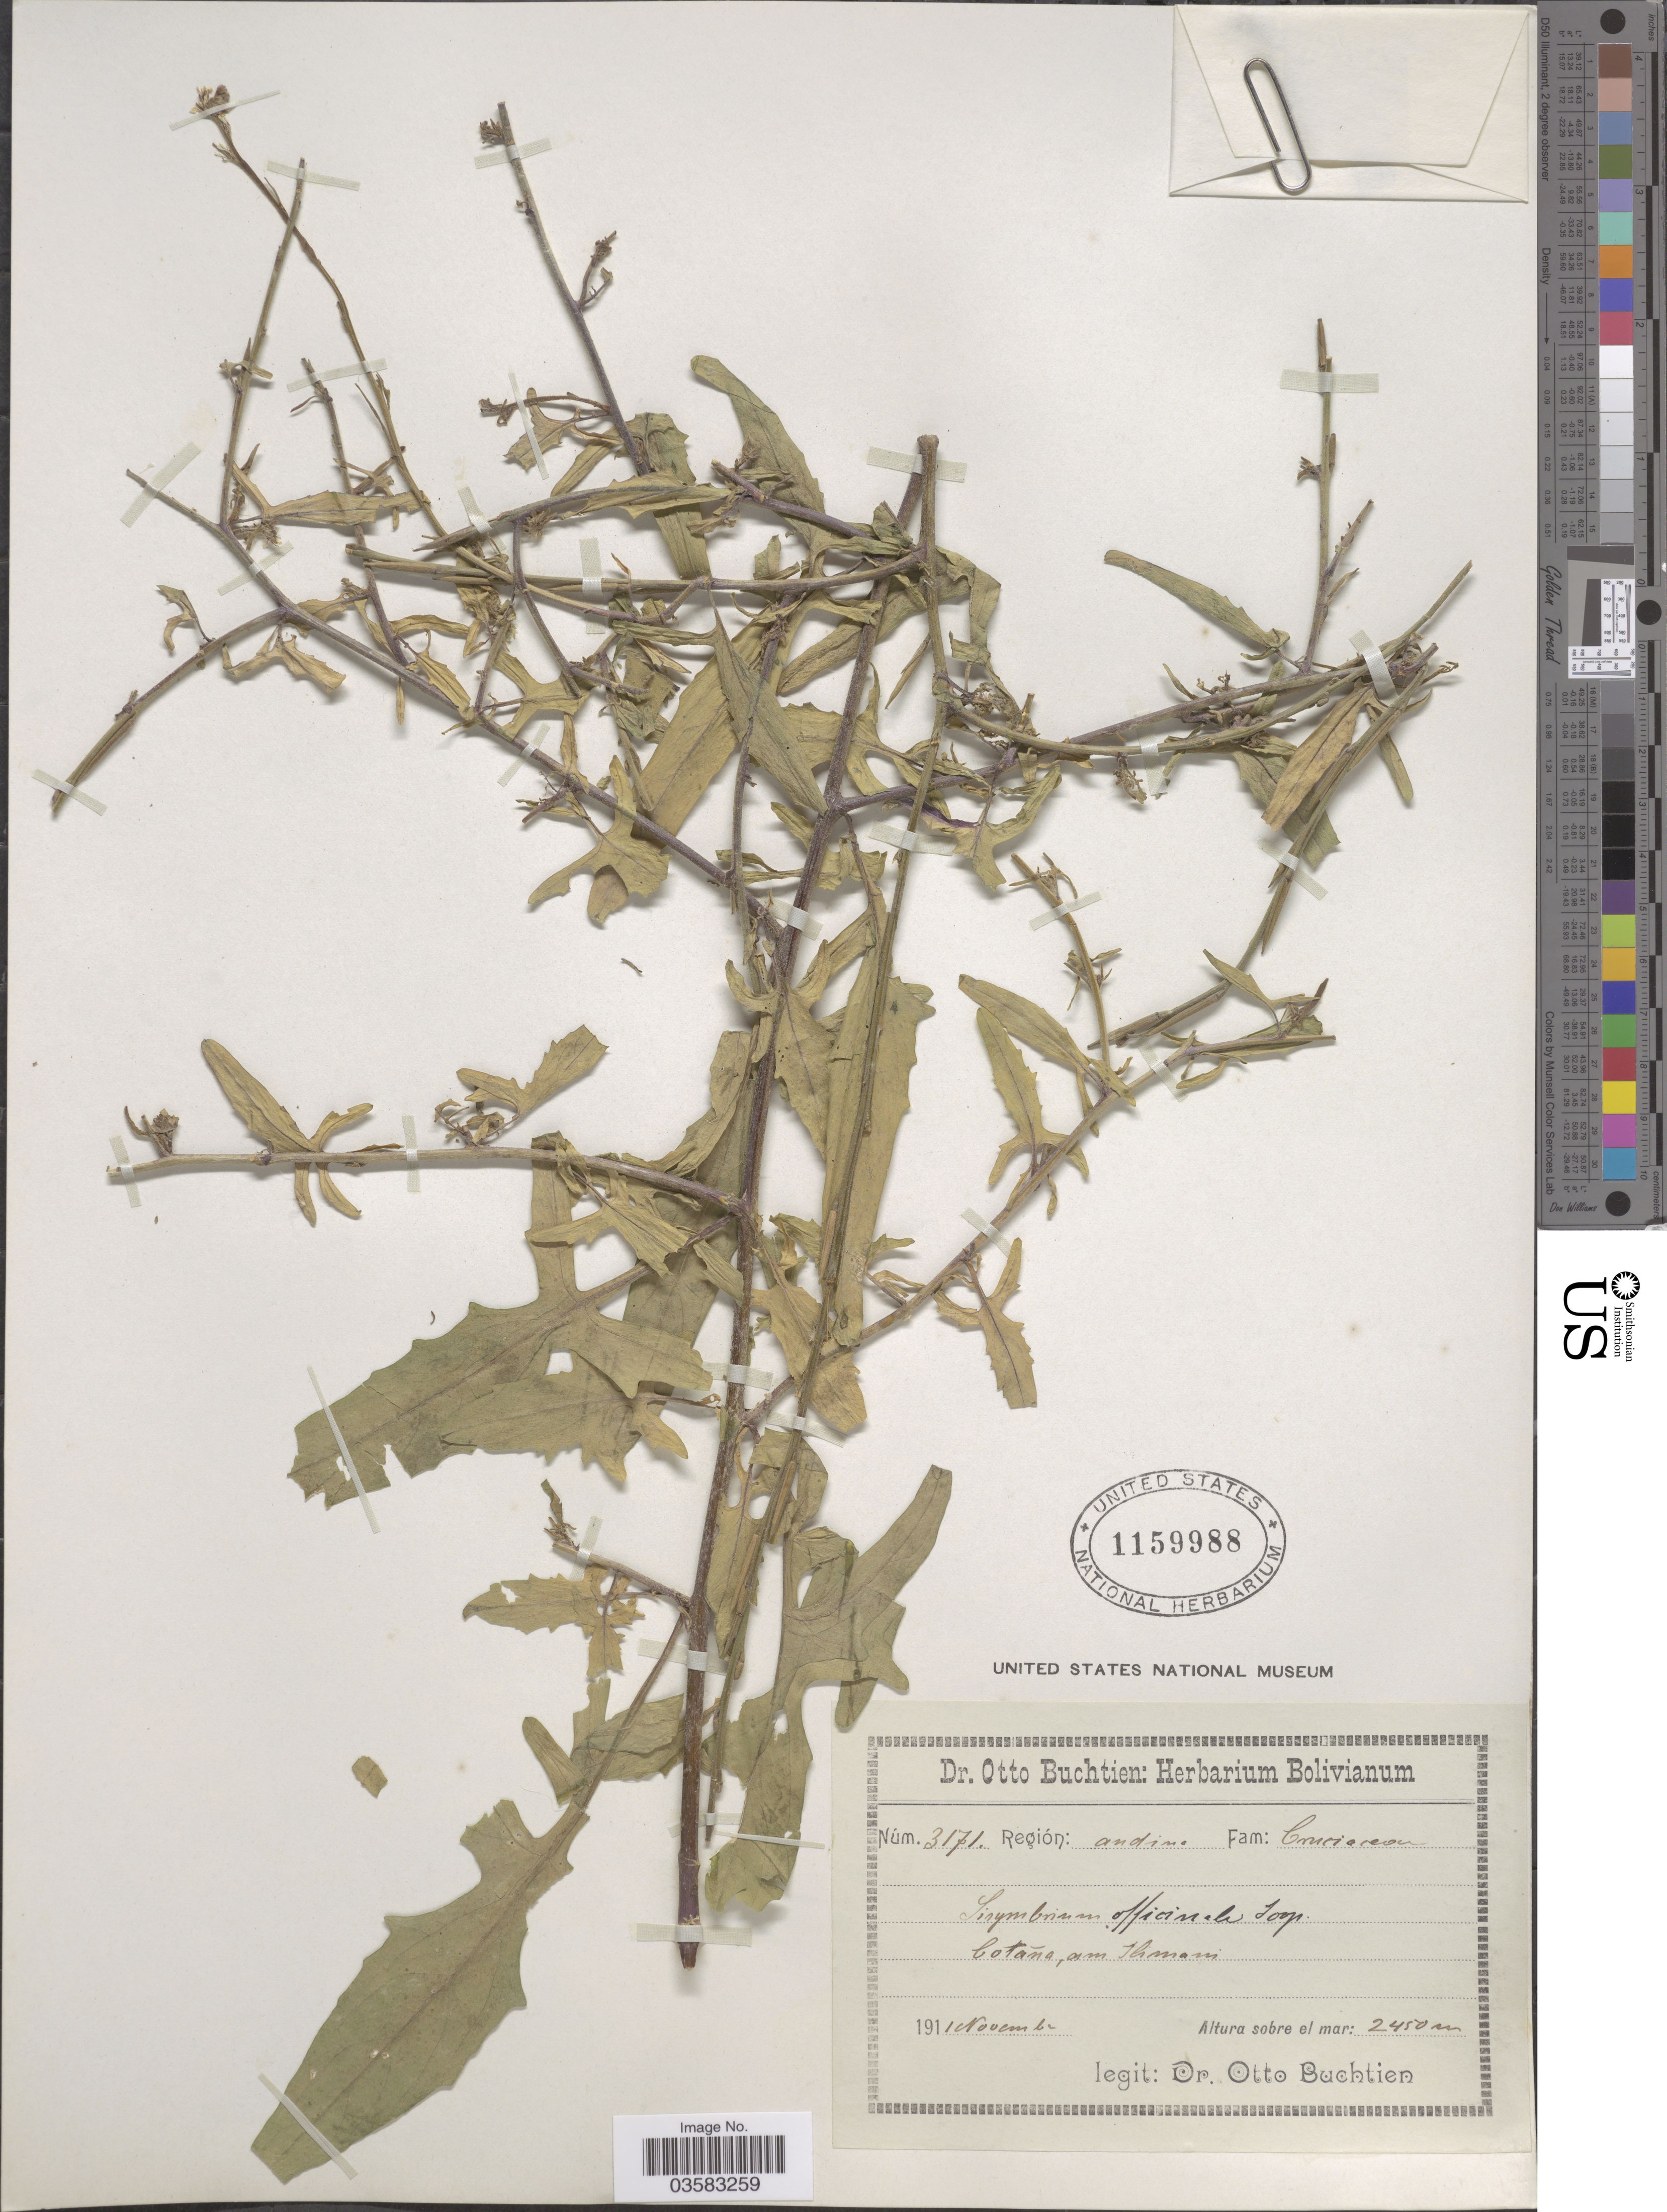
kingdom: Plantae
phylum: Tracheophyta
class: Magnoliopsida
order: Brassicales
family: Brassicaceae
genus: Sisymbrium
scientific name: Sisymbrium officinale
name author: (L.) Scop.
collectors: O. Buchtien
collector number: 3171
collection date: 1911-11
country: Bolivia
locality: Región: Andine.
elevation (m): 2450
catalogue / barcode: US 1159988